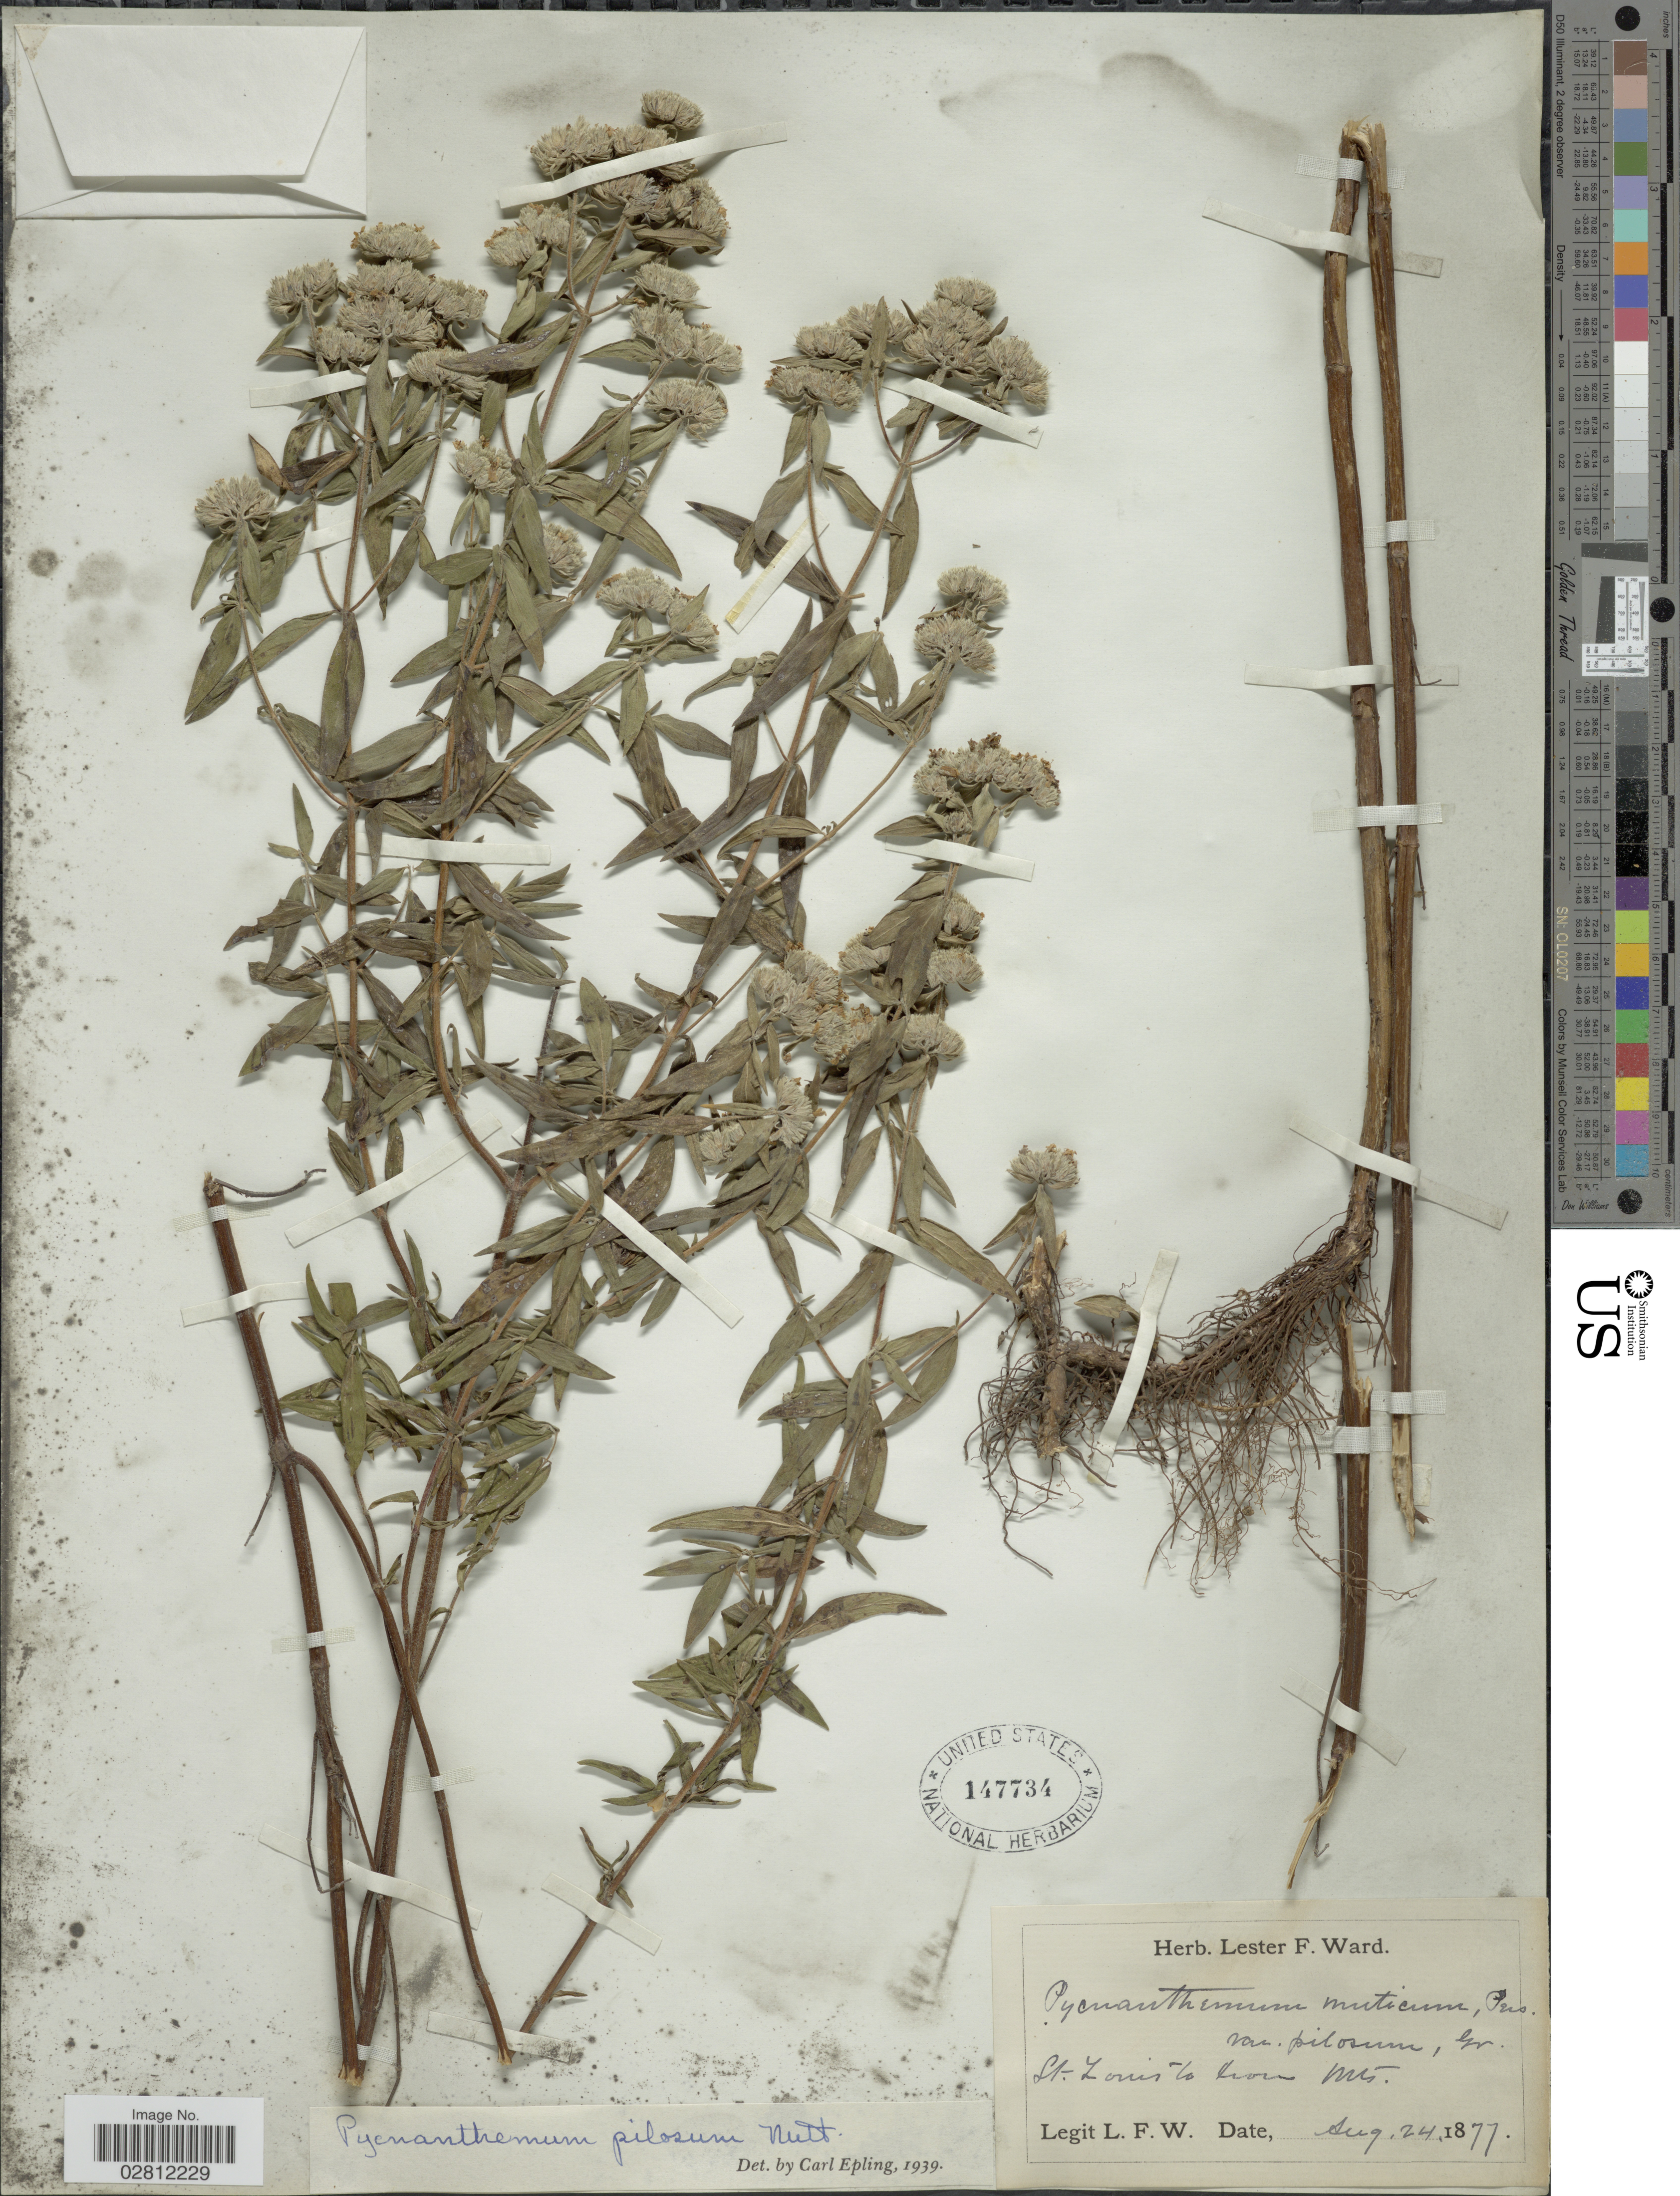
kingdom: Plantae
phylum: Tracheophyta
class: Magnoliopsida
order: Lamiales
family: Lamiaceae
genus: Pycnanthemum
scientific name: Pycnanthemum pilosum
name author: Nutt.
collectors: L. F. Ward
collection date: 1877-08-24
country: United States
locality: St. Louis to Iron Mts.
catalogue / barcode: US 147734